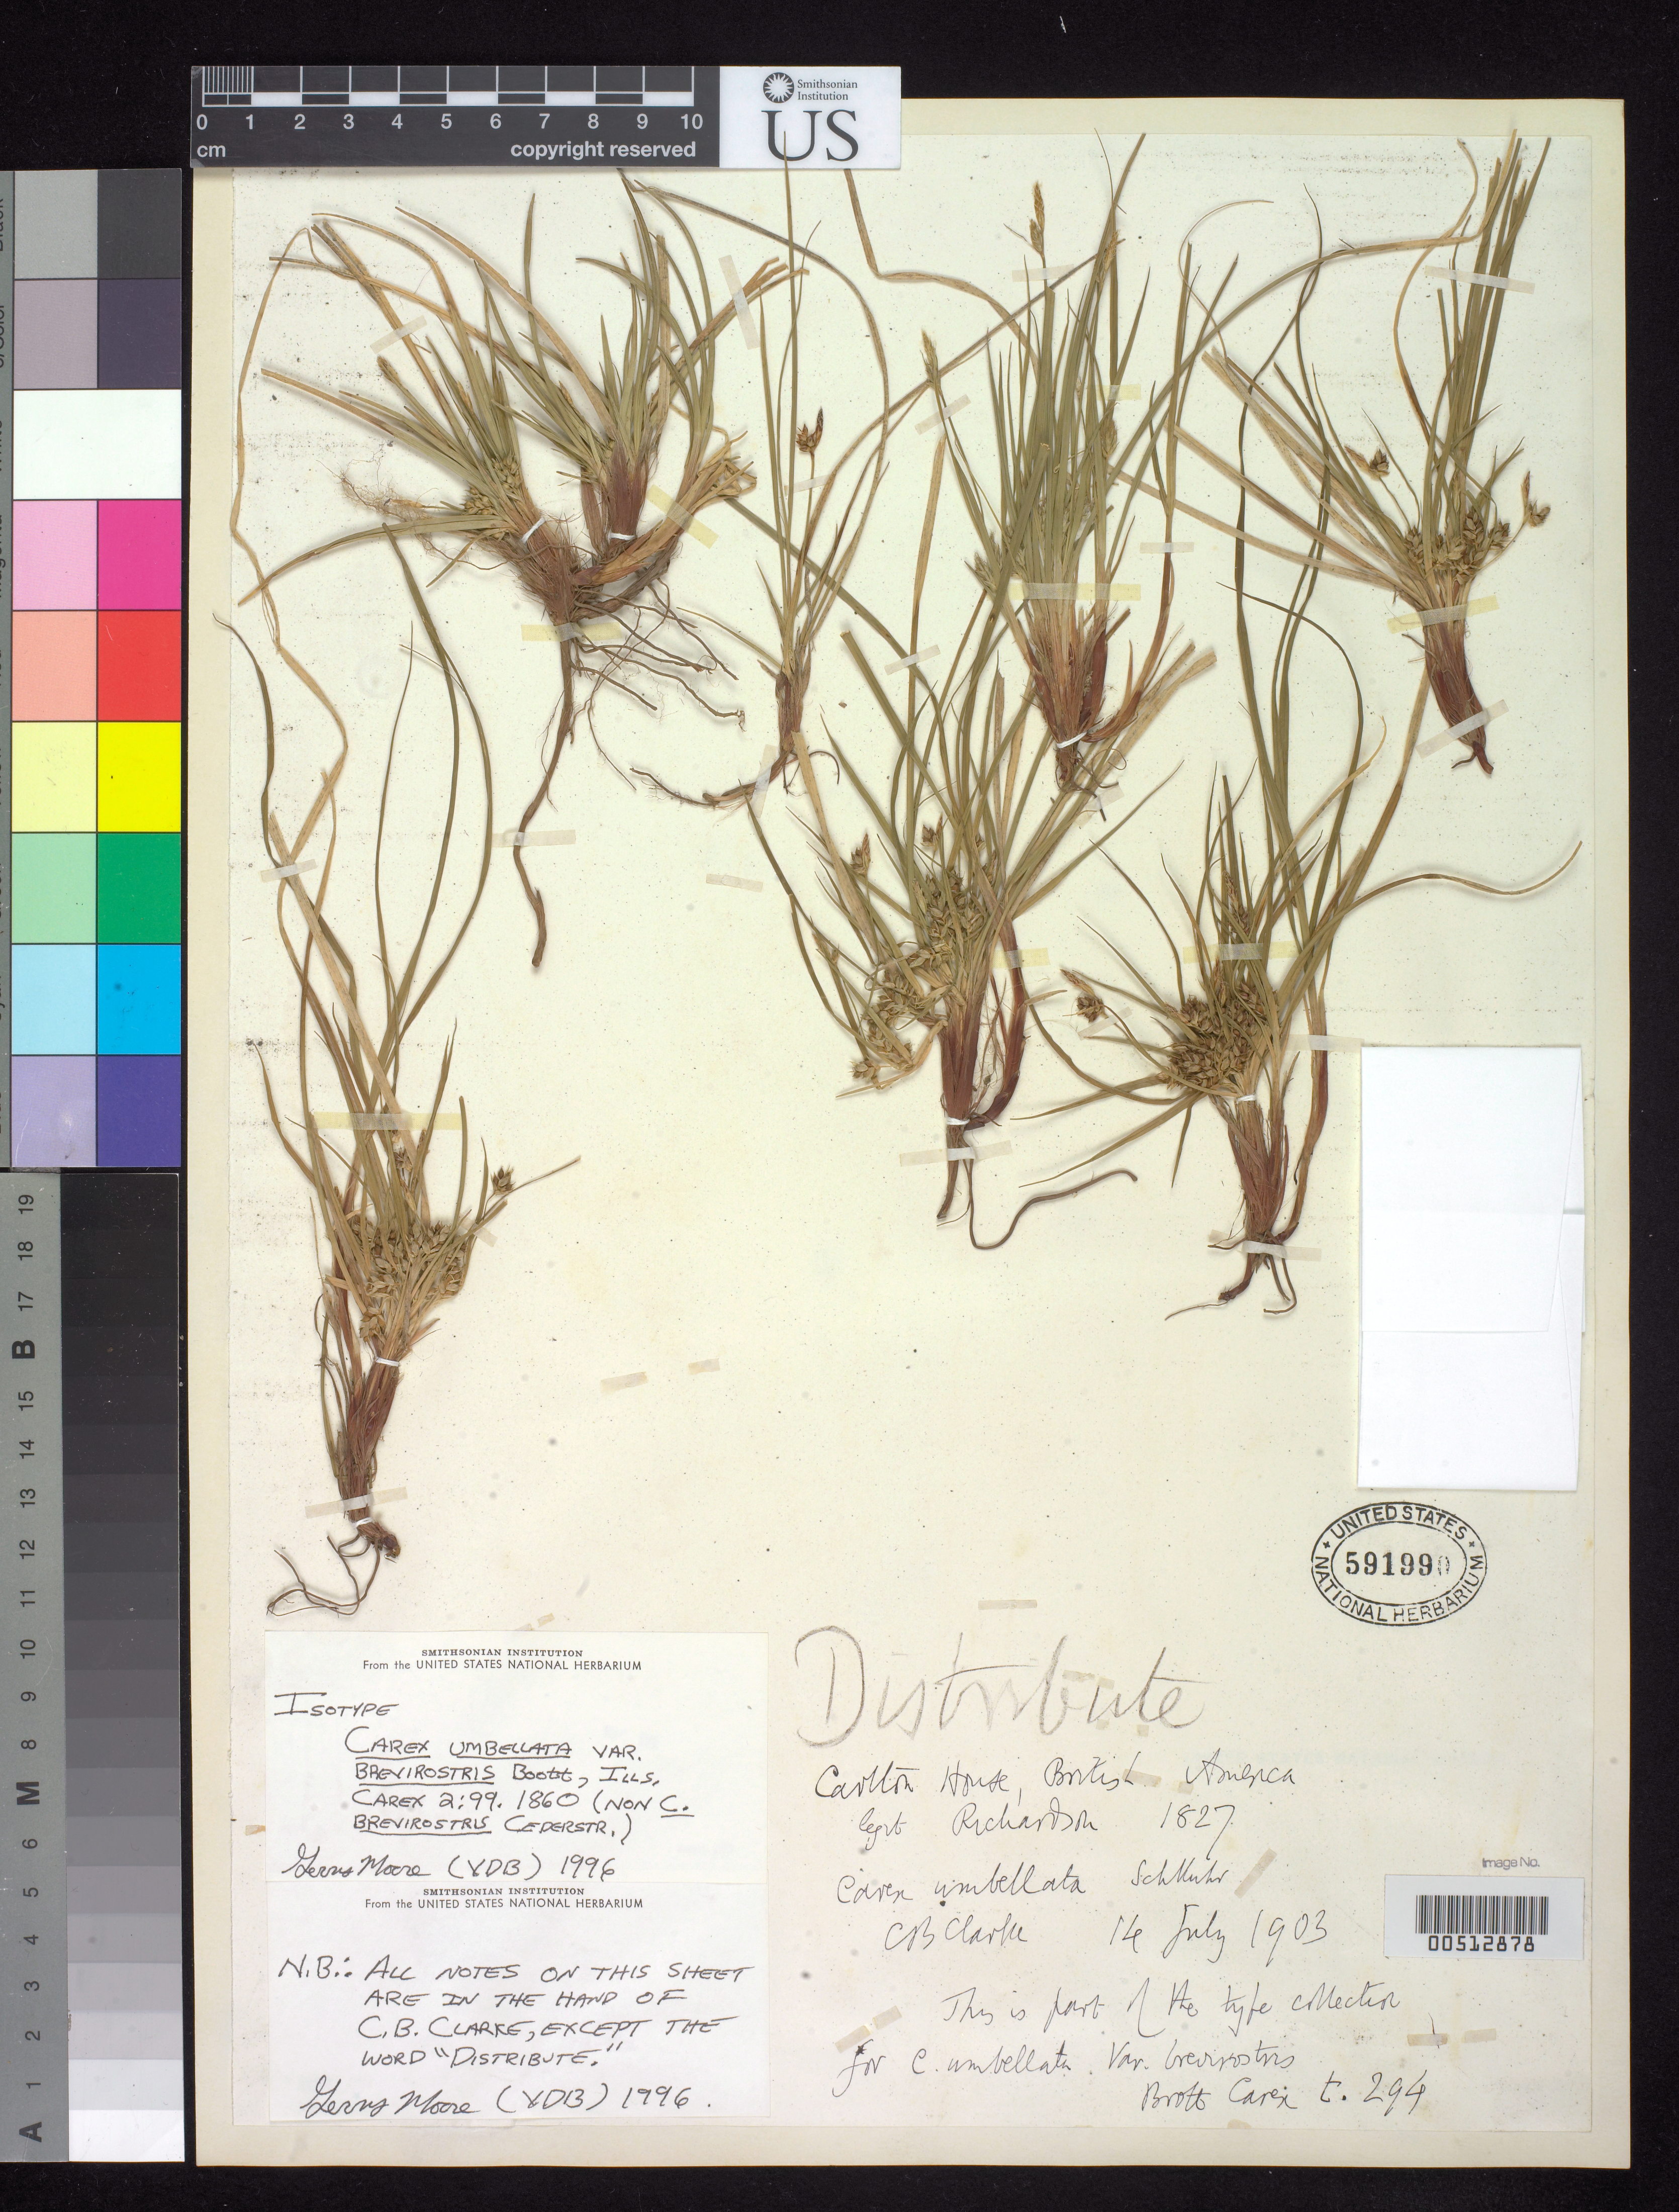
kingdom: Plantae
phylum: Tracheophyta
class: Liliopsida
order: Poales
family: Cyperaceae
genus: Carex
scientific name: Carex umbellata var. brevirostris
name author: Boott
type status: Isotype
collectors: -- Richardson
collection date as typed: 1827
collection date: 1827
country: Canada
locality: Carlton house.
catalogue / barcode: US 591990